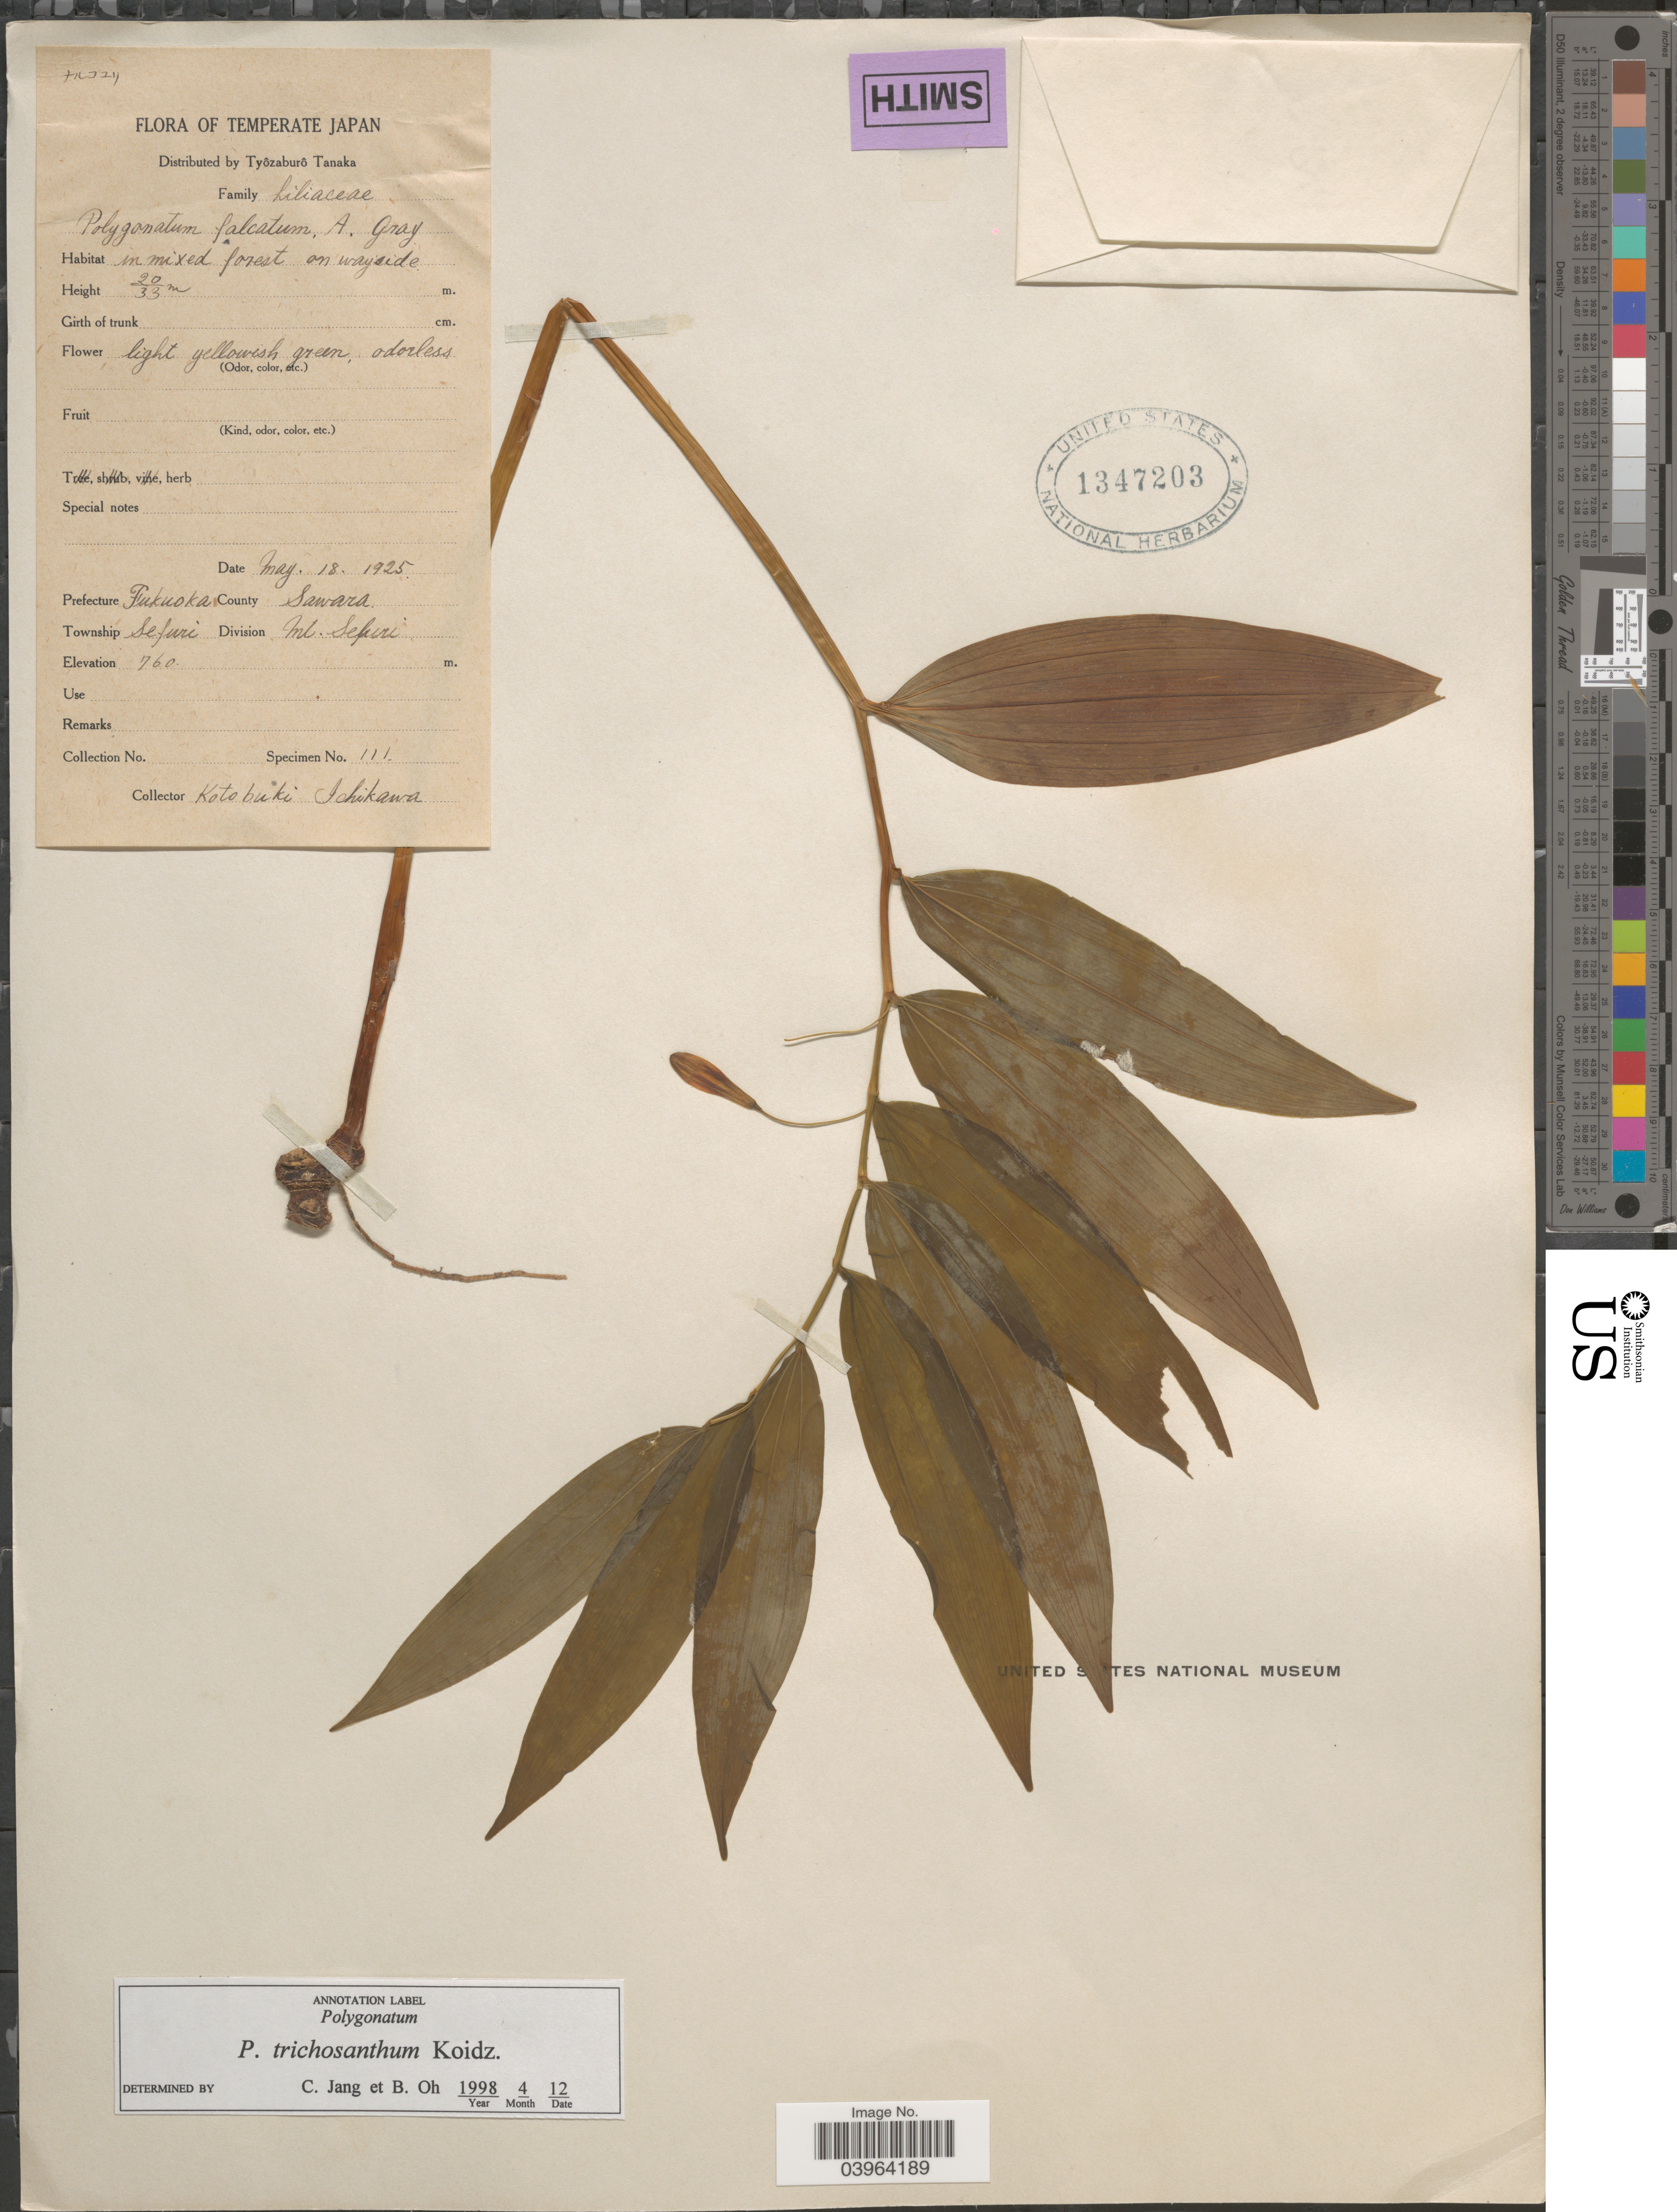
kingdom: Plantae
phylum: Tracheophyta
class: Liliopsida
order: Asparagales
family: Asparagaceae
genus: Polygonatum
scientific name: Polygonatum trichosanthum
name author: Koidz.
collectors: K. Schikawa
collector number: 111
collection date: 1925-05-18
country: Japan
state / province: Hukuoka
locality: Prefecture Fukuoka. County Sawara. Township Sefuri. Division Mt. Sefuri.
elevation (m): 760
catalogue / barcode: US 1347203